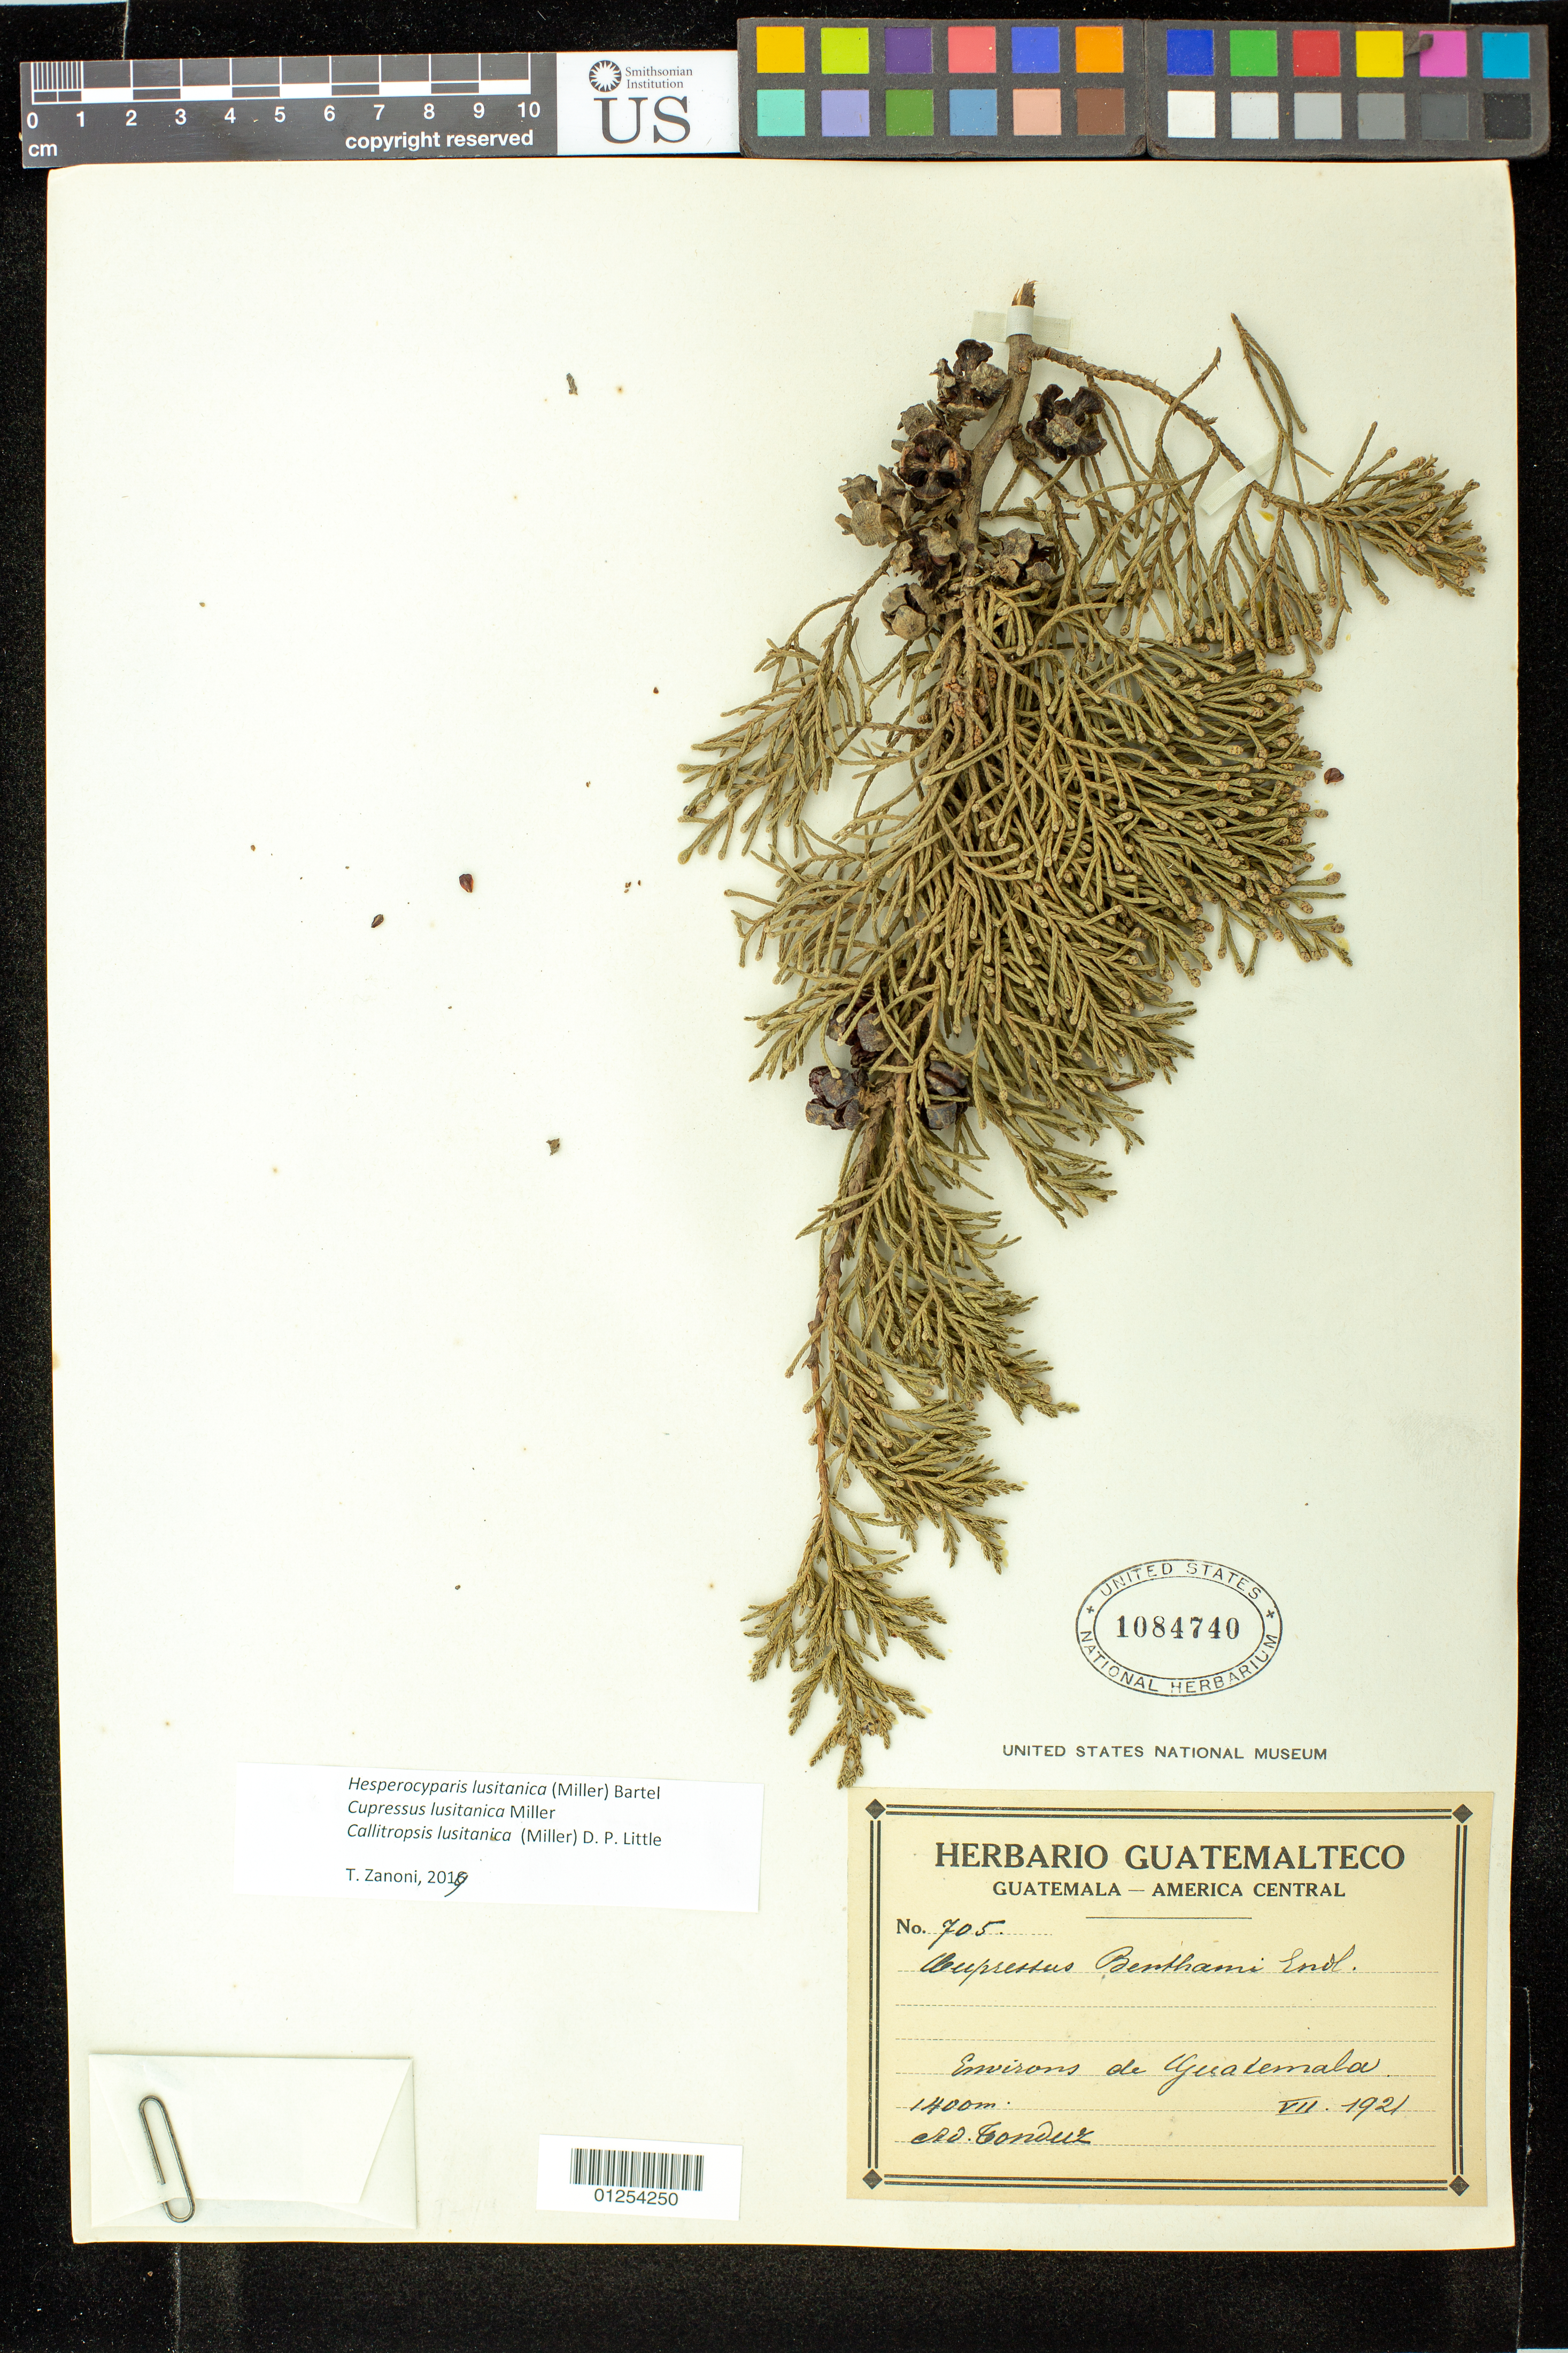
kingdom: Plantae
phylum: Tracheophyta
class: Pinopsida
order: Pinales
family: Cupressaceae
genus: Hesperocyparis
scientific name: Hesperocyparis lusitanica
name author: (Miller) Bartel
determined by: Zanoni, T. A., (NY), New York Botanical Garden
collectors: A. Tonduz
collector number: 705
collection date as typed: Jul 1921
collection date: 1921-07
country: Guatemala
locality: Emisons de Guatemala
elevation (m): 1400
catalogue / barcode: US 1084740